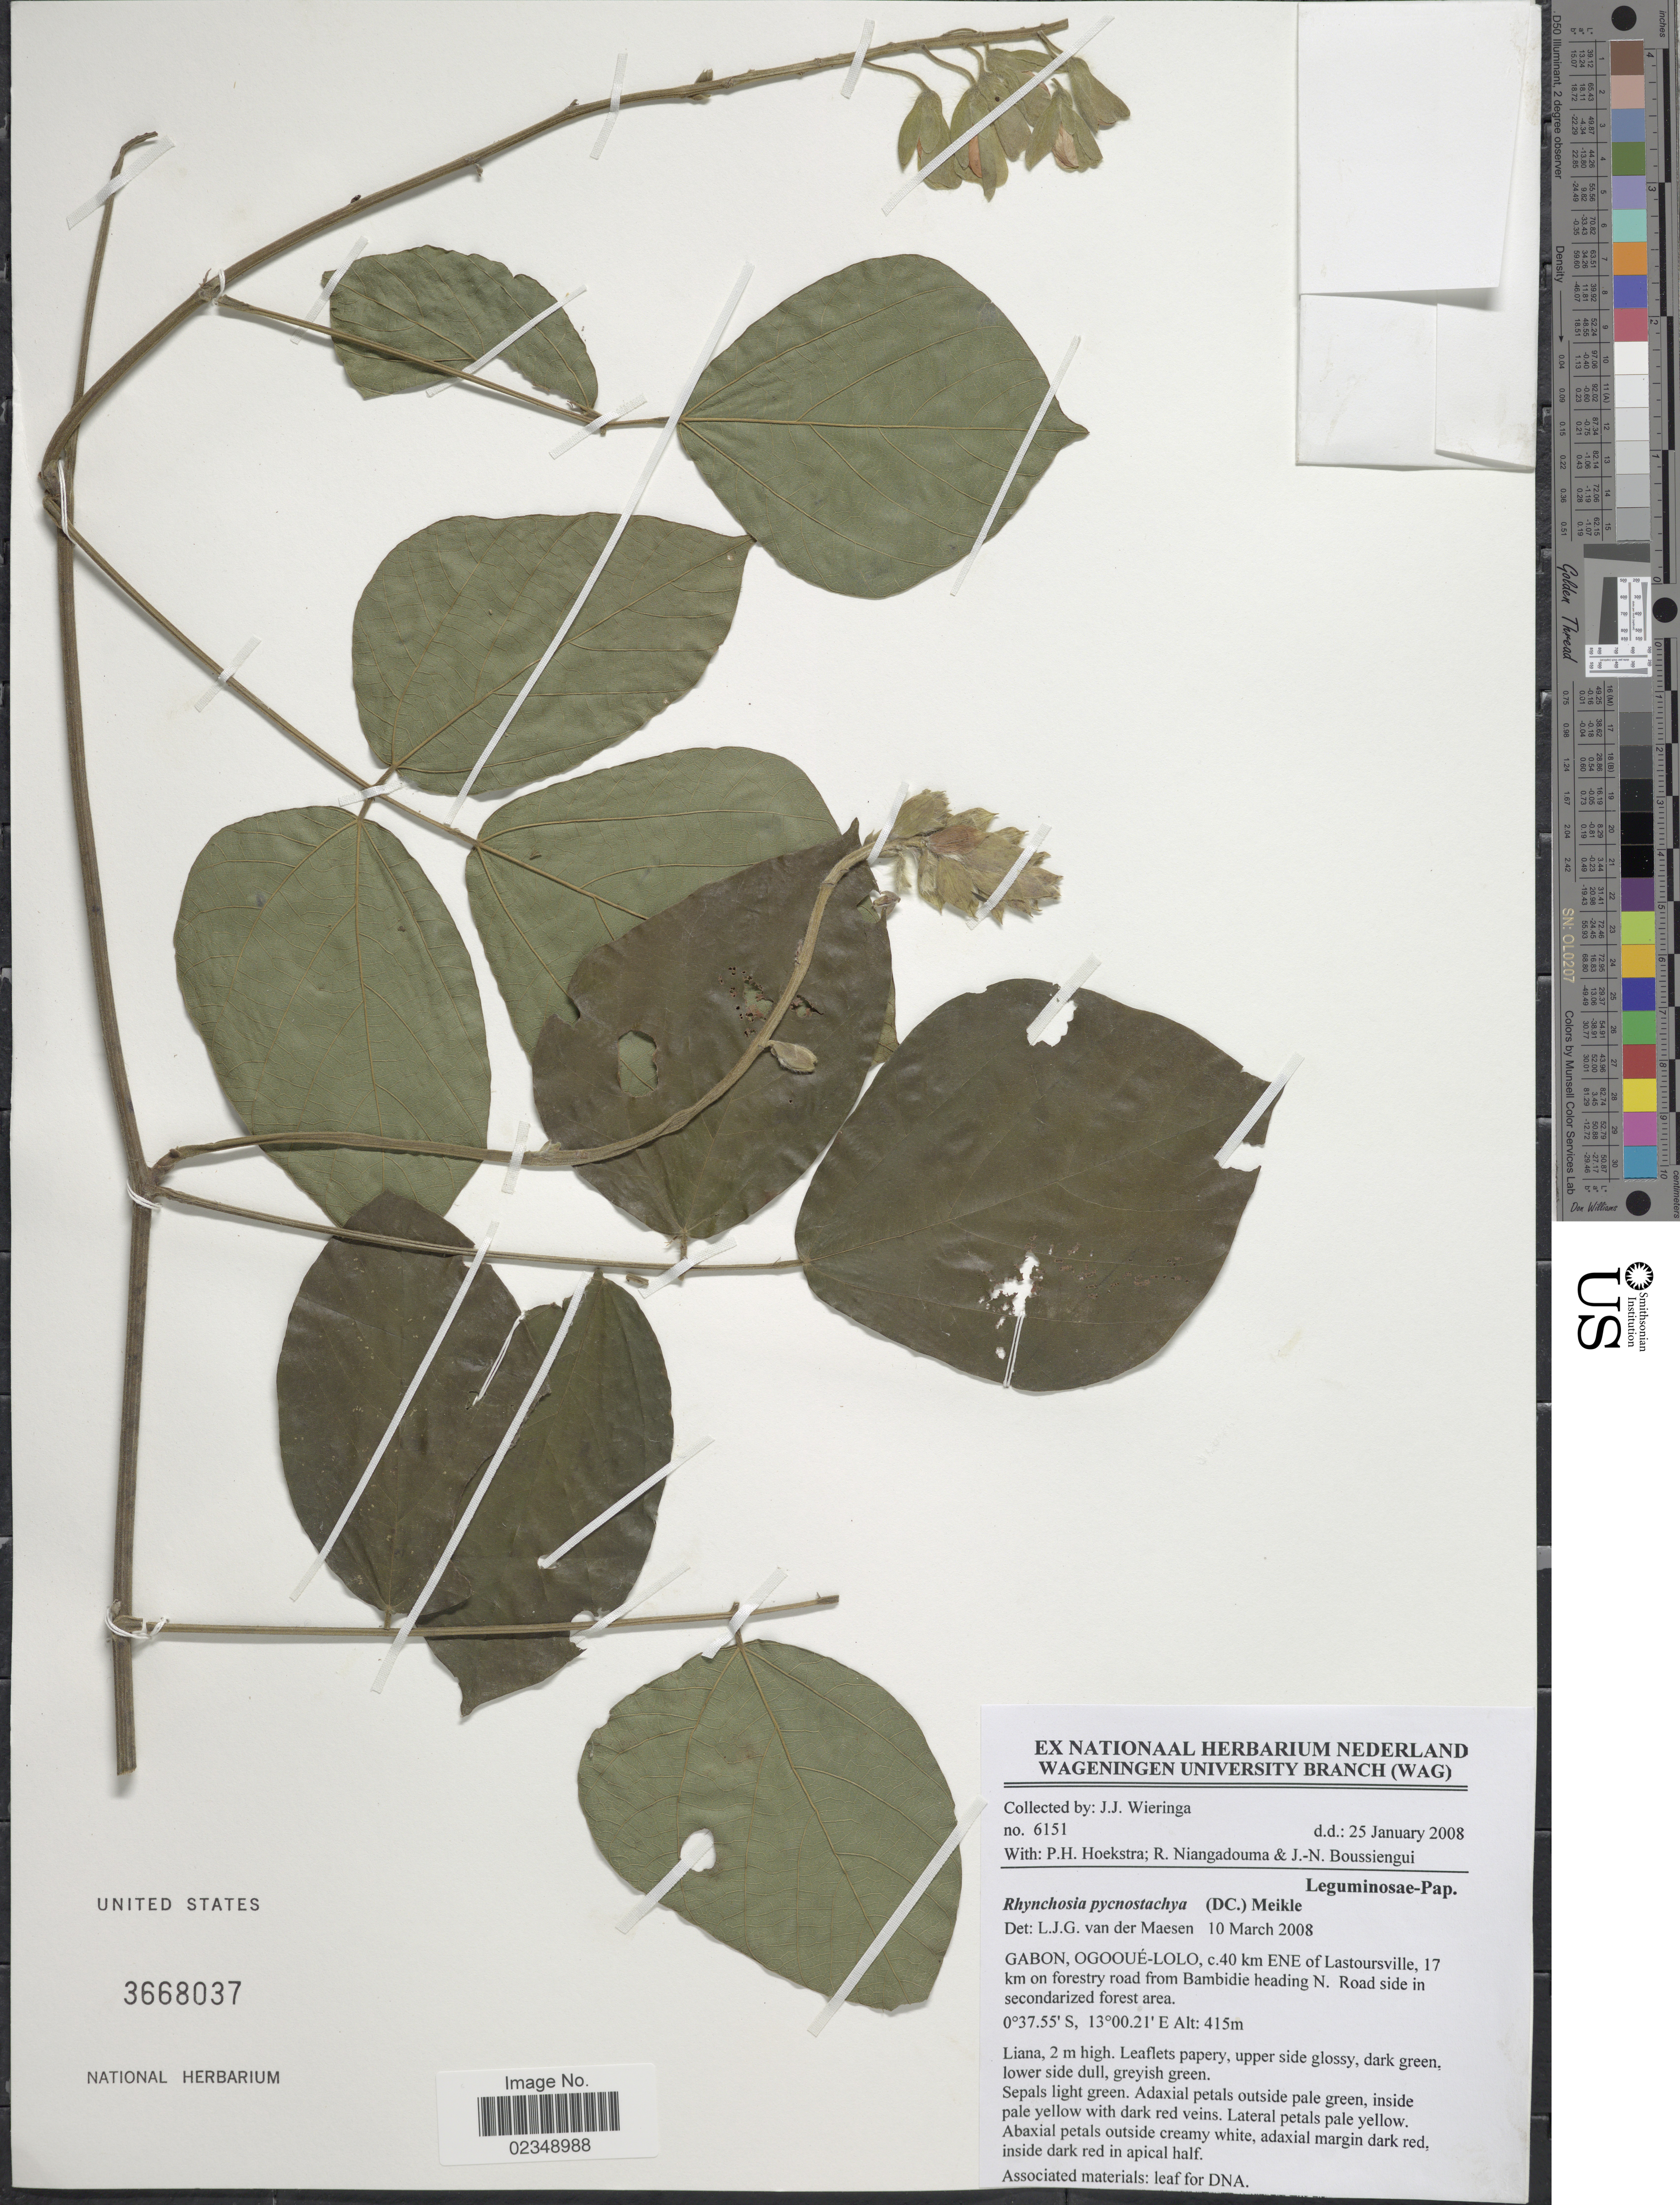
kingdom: Plantae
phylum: Tracheophyta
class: Magnoliopsida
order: Fabales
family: Fabaceae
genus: Rhynchosia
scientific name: Rhynchosia pycnostachya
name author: (DC.) Meikle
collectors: J. Wieringa, P. Hoekstra, R. Niangodouma & J. Boussiengui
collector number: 6151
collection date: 2008-01-25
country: Gabon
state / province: Ogooue-Lolo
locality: C. 40 km ENE of Lastoursville, 17 km on forestry road from Bambidie heading N. Road side in seondarized forest area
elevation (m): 415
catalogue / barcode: US 3668037